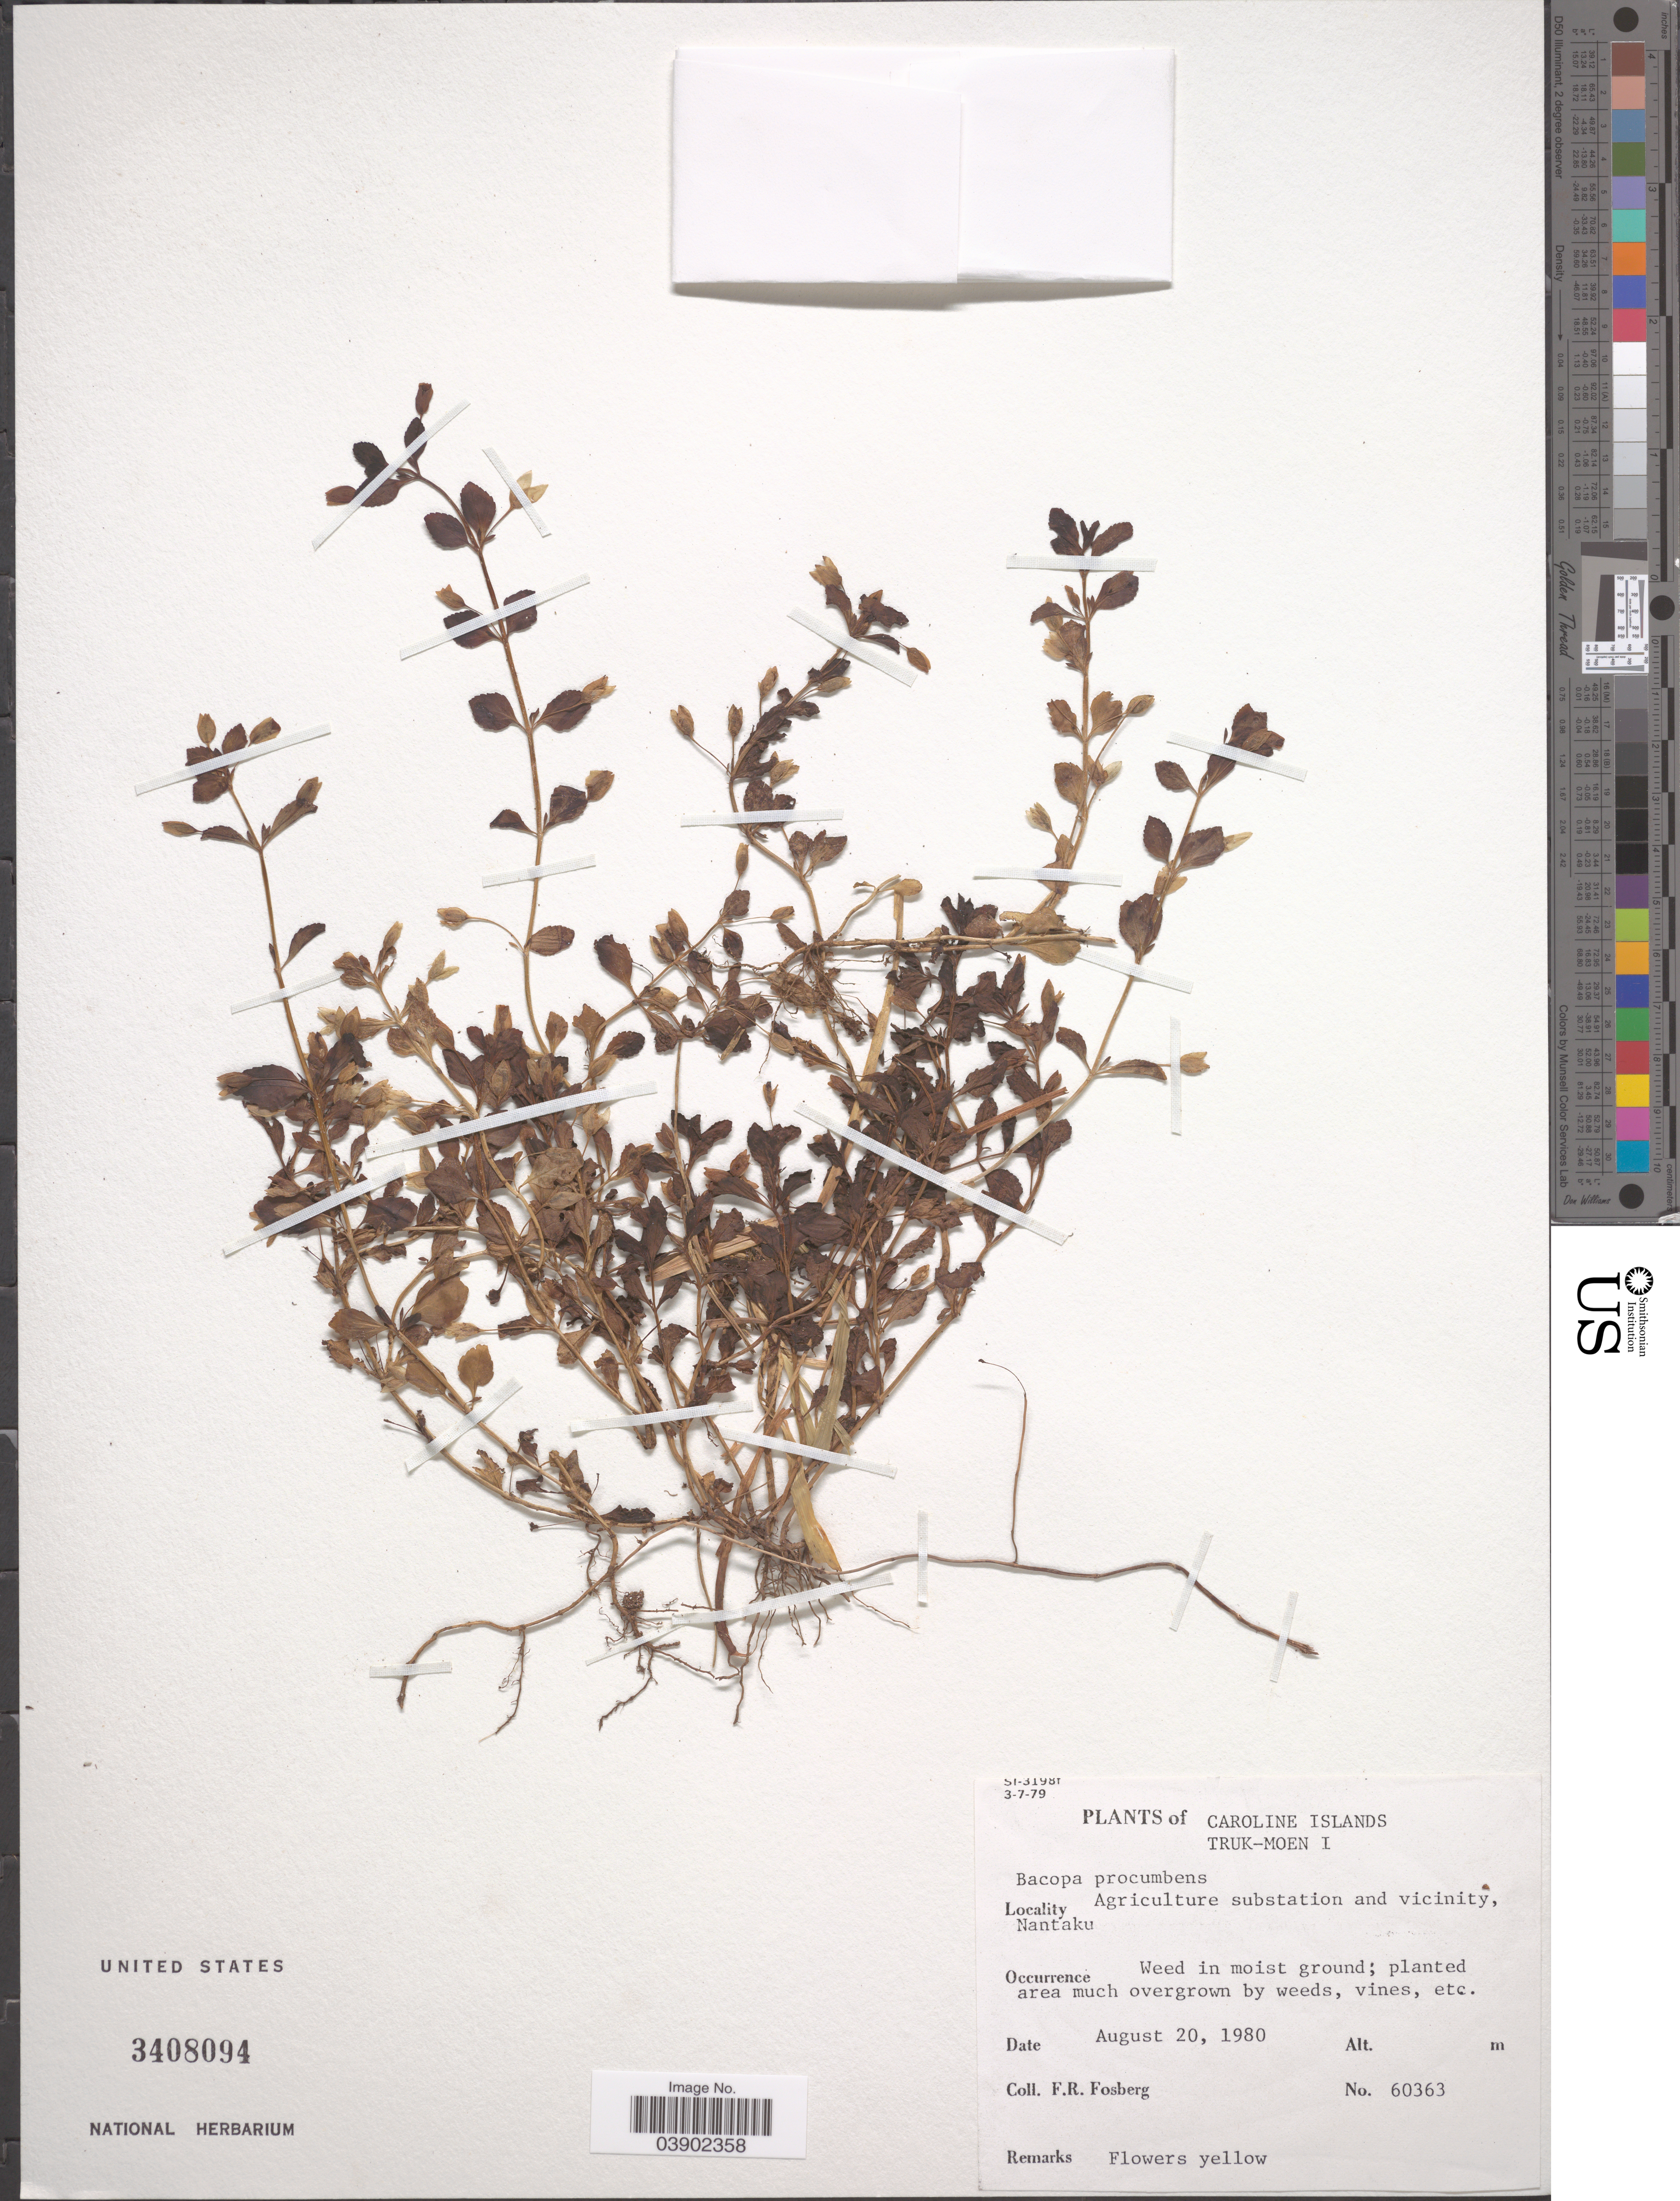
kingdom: Plantae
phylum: Tracheophyta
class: Magnoliopsida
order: Lamiales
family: Plantaginaceae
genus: Bacopa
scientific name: Bacopa procumbens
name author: (Mill.) Greenm.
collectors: F. R. Fosberg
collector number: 60363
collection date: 1980-08-20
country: Micronesia, Federated States of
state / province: Truk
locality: Caroline Islands. Truk-Moen I. Agriculture substation and vicinity, Nantaku.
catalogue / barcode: US 3408094